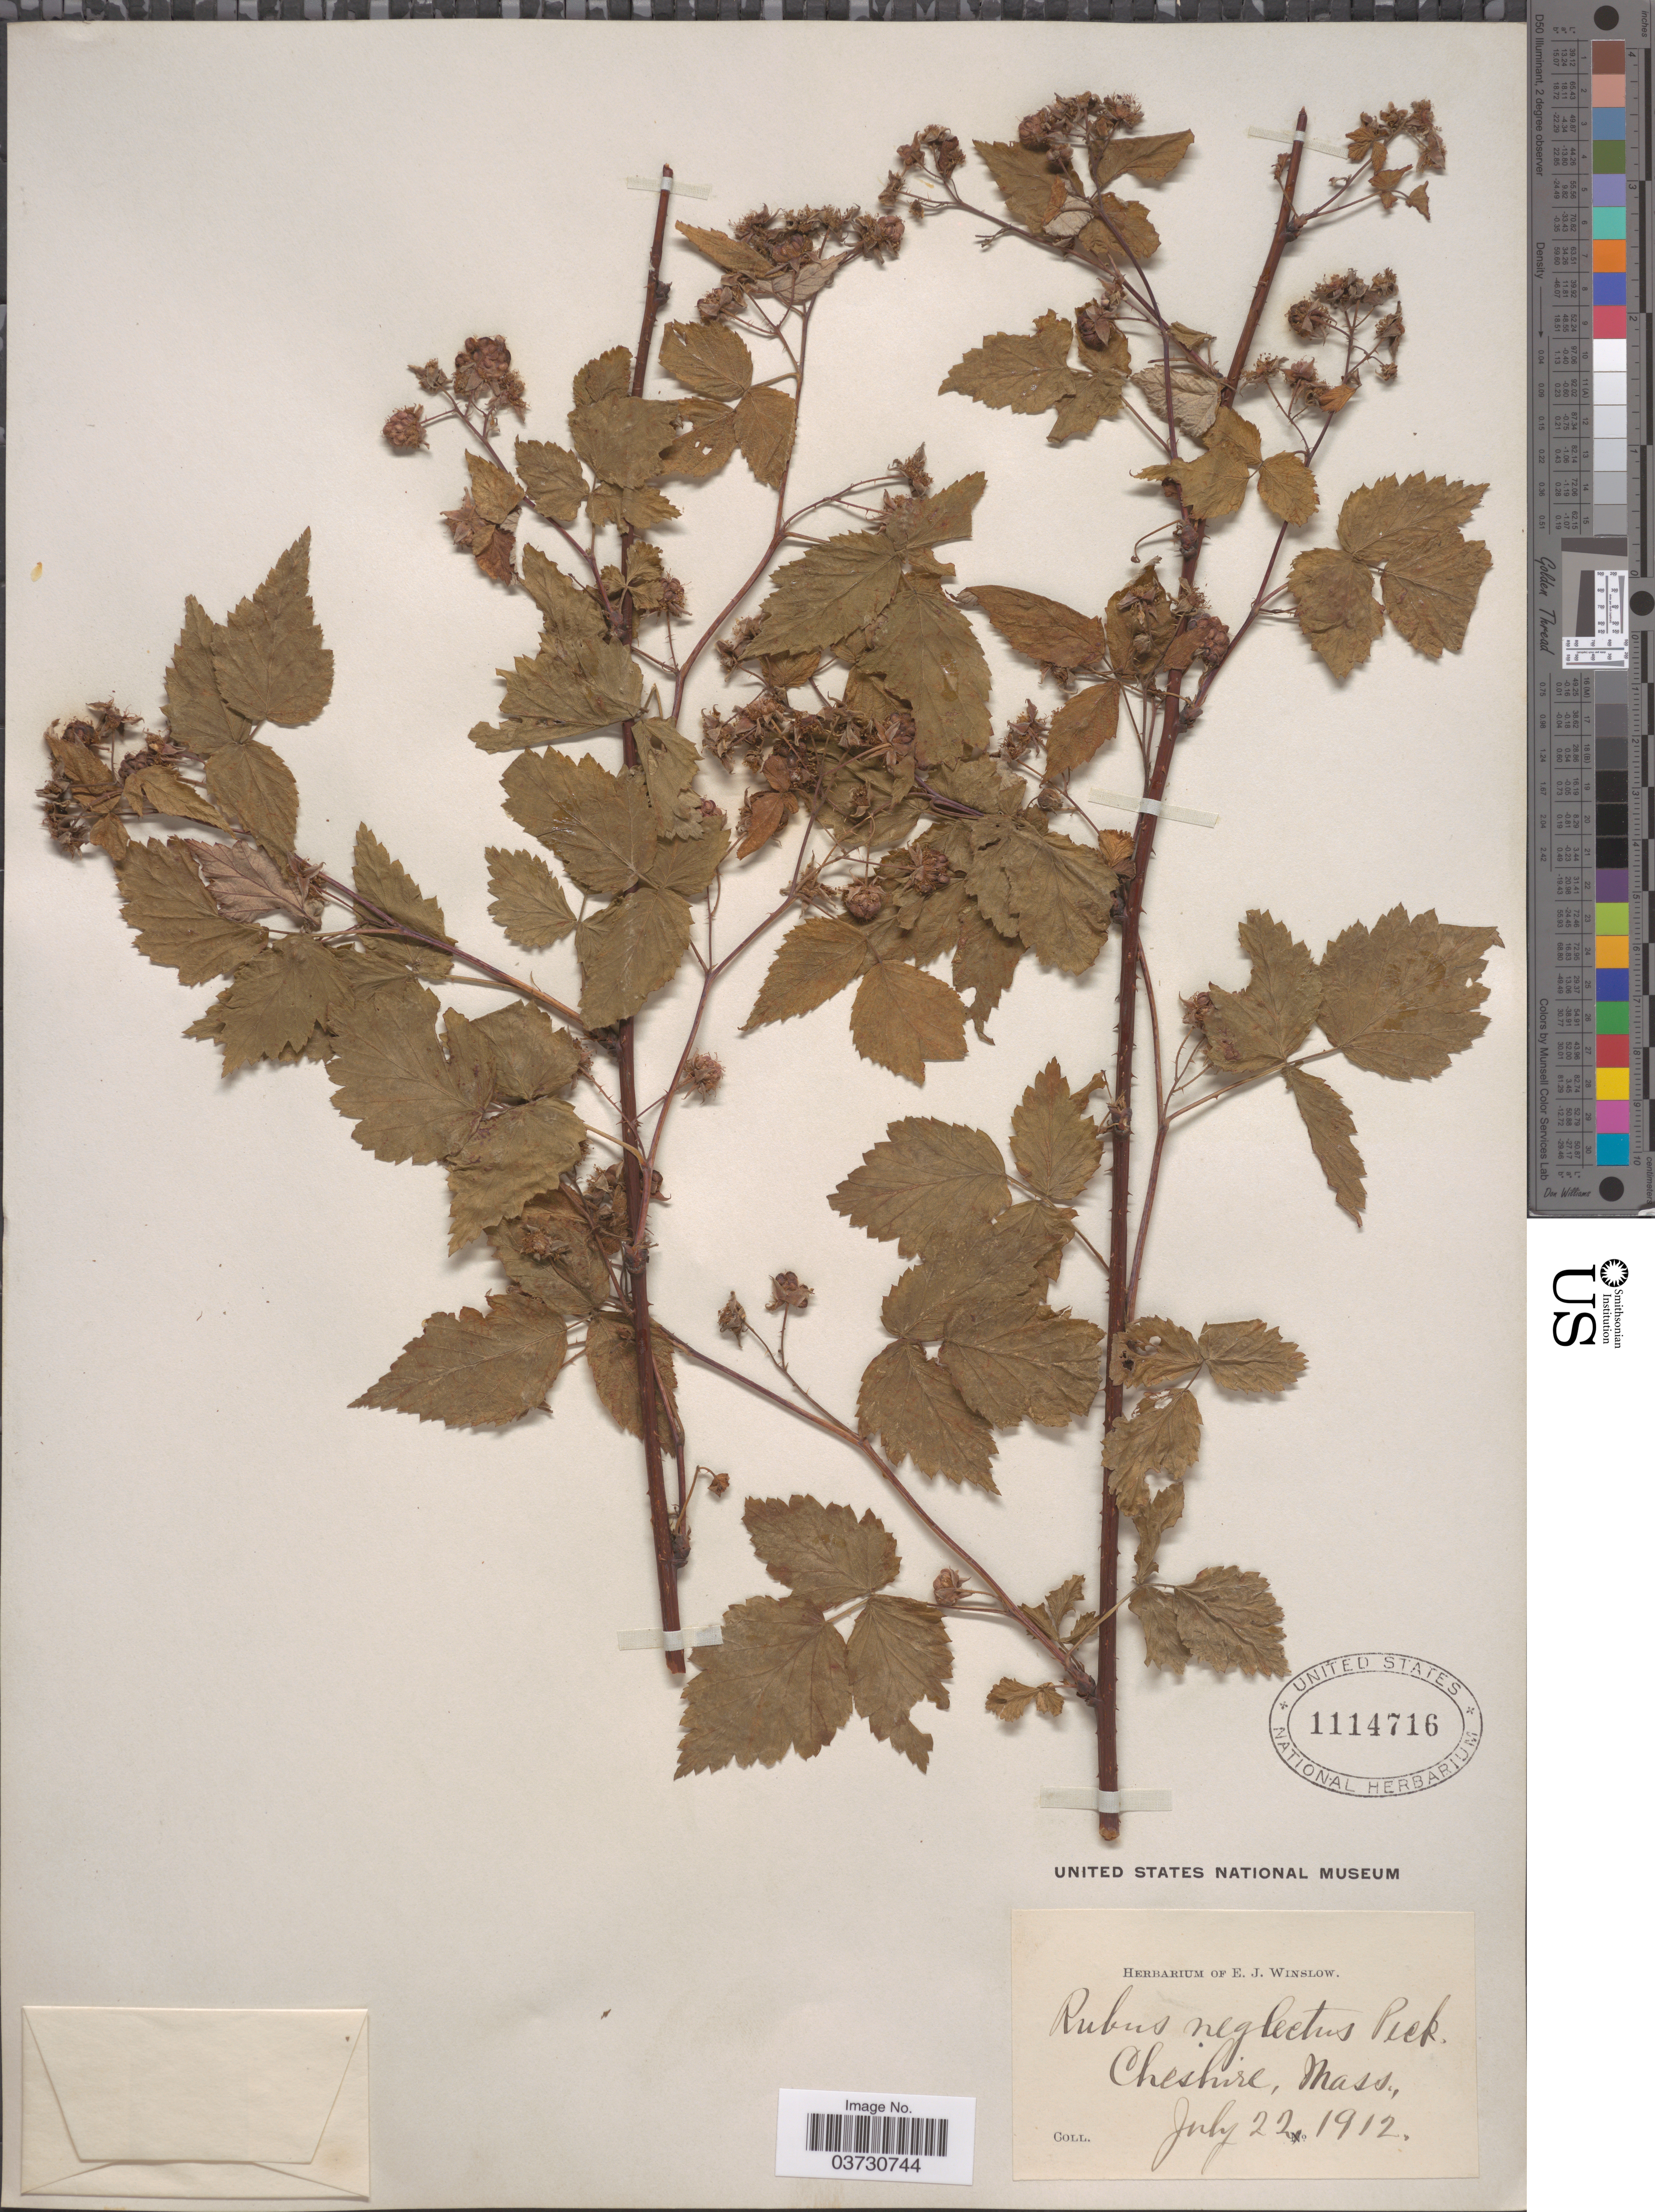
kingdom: Plantae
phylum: Tracheophyta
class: Magnoliopsida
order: Rosales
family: Rosaceae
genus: Rubus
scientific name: Rubus neglectus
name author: P.J. Müll. ex Focke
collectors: ex herb. E. J. Winslow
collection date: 1912-07-22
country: United States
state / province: Massachusetts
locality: Cheshire.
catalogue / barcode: US 1114716